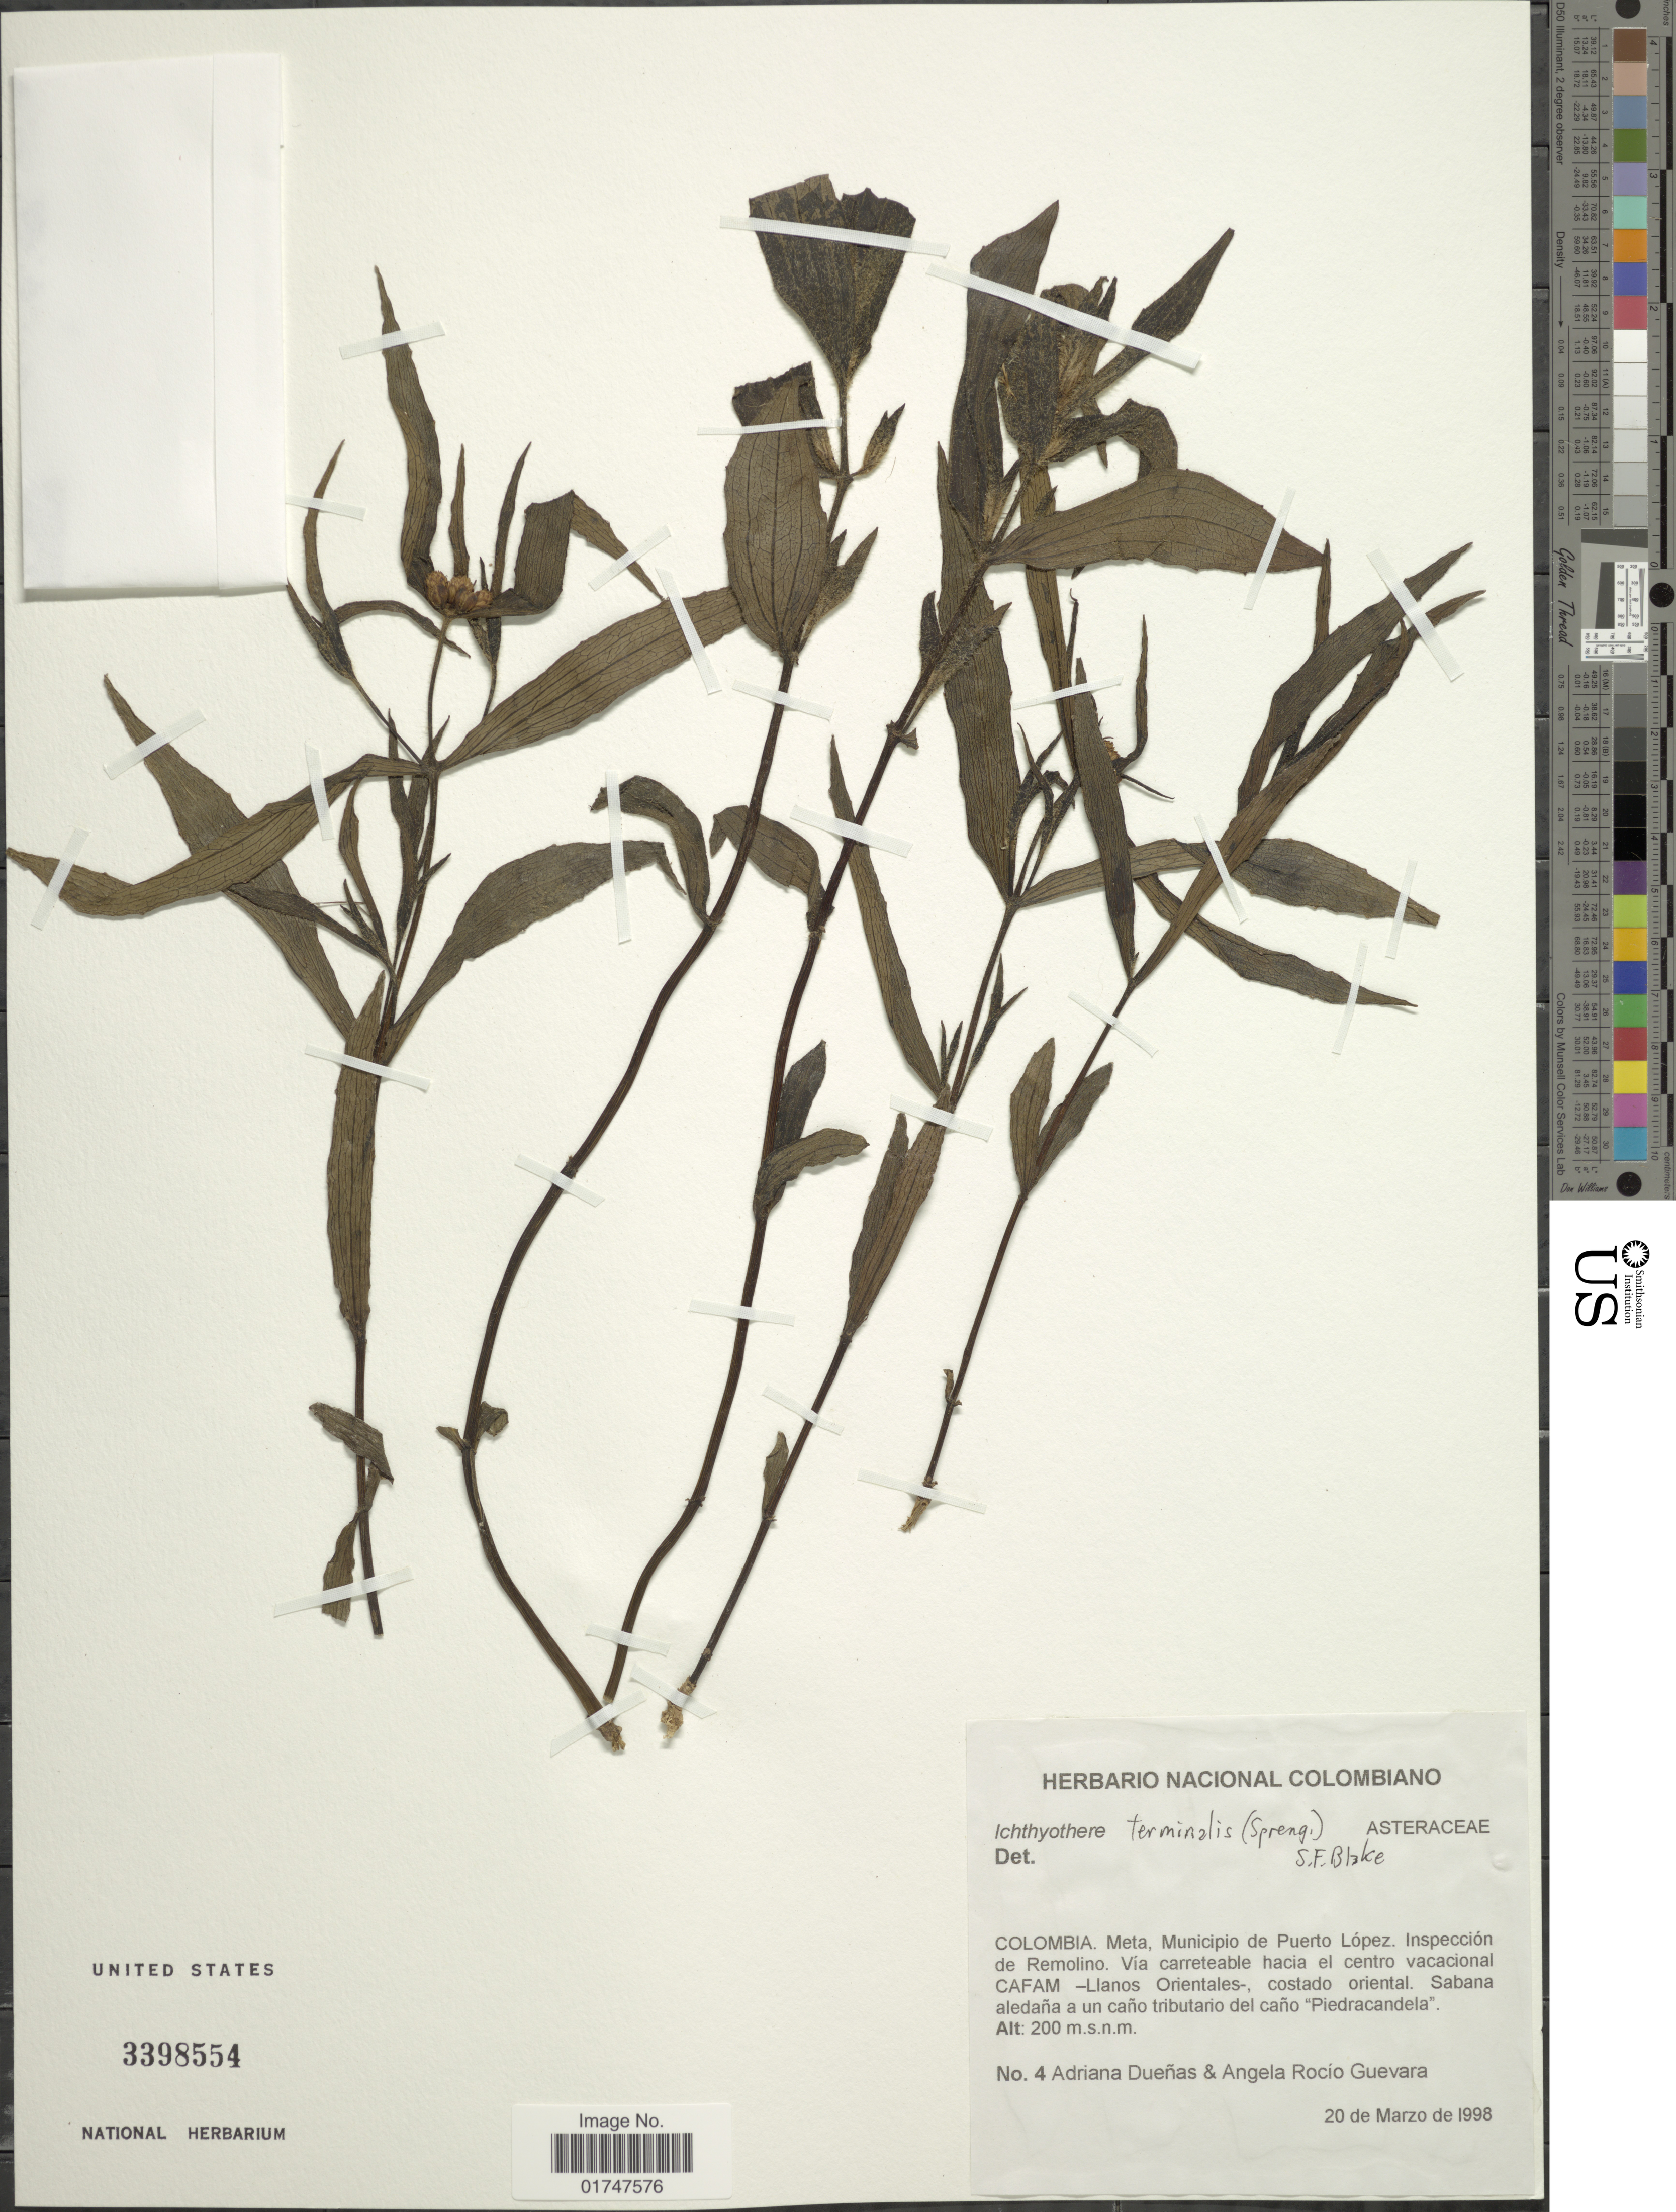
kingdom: Plantae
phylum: Tracheophyta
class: Magnoliopsida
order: Asterales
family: Asteraceae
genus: Ichthyothere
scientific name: Ichthyothere terminalis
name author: (Spreng.) S.F. Blake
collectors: A. Dueñas & A. Guevara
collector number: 4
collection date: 1998-03-20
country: Colombia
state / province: Meta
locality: Colombia. Meta, Municipio de Puerto López. Inspección de Remolino. Via carreteable hacia el centro vacacional Cafam - Llanos Orientales -, costado oriental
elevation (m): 200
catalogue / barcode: US 3398554